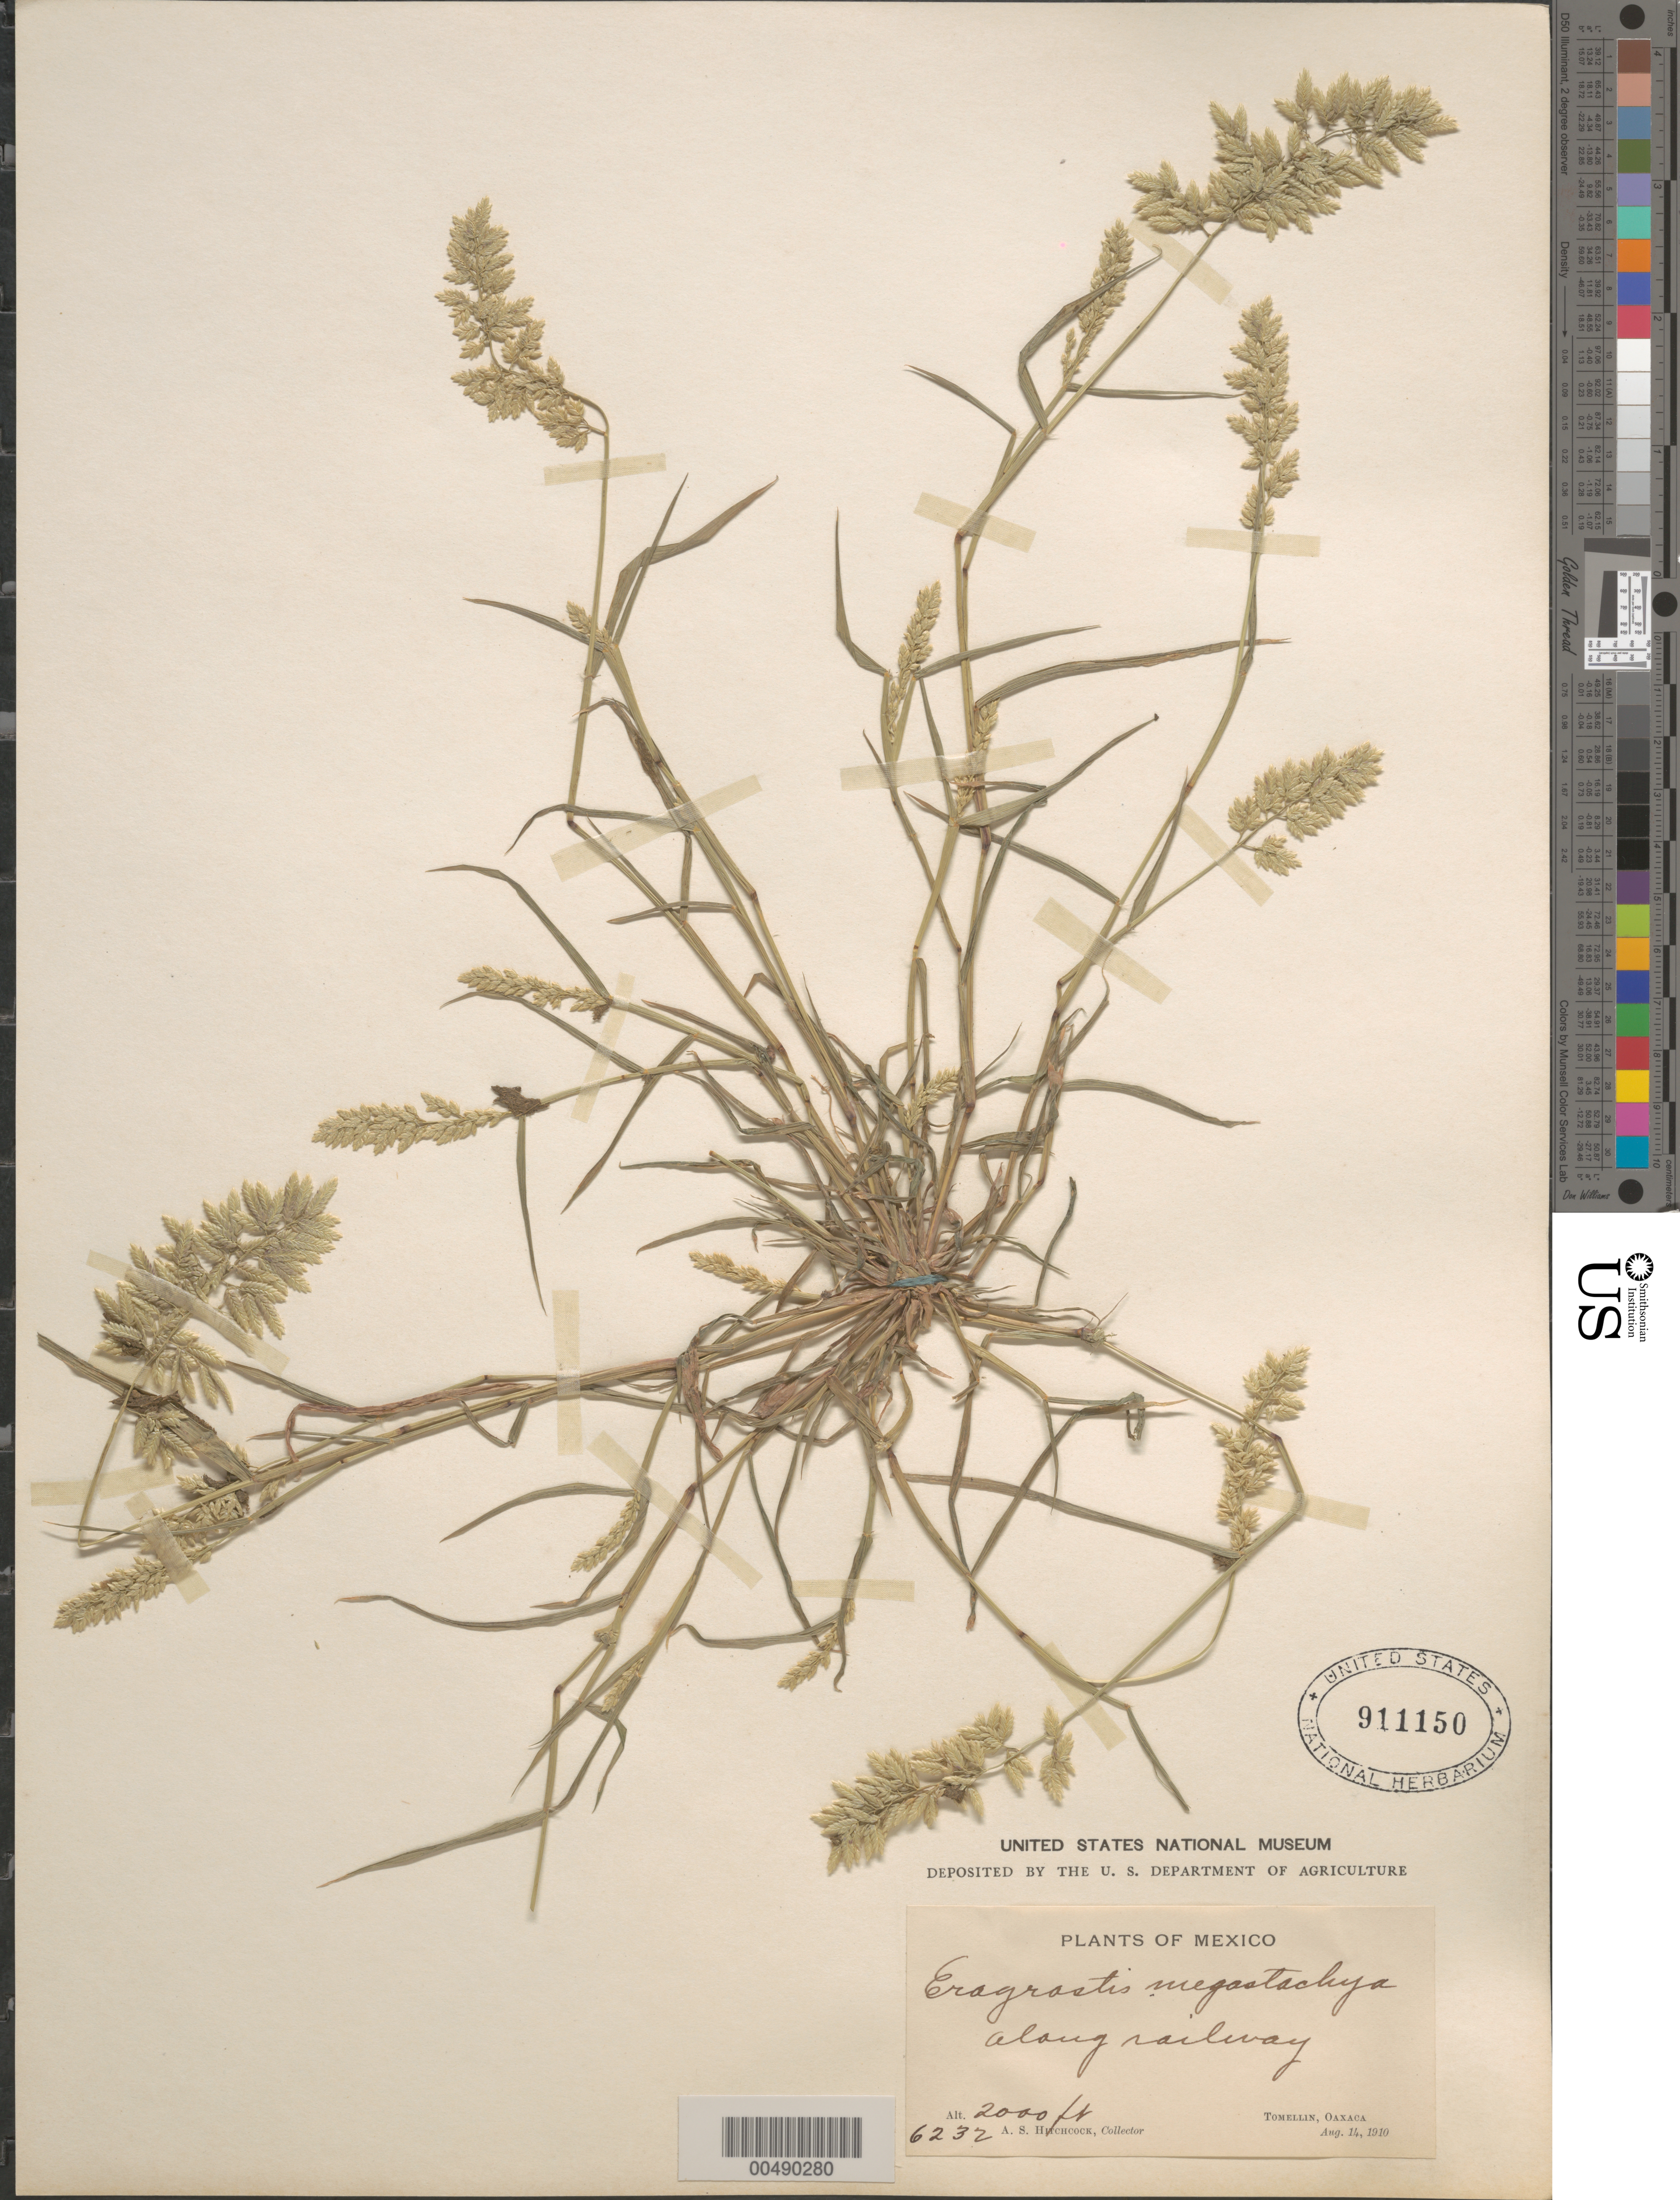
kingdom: Plantae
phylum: Tracheophyta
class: Liliopsida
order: Poales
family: Poaceae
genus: Eragrostis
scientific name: Eragrostis cilianensis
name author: (Bellardi) Vignolo ex Janch.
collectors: A. S. Hitchcock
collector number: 6232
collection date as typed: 14 Aug 1910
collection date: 1910-08-14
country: Mexico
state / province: Oaxaca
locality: Tomellin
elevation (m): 610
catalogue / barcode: US 911150